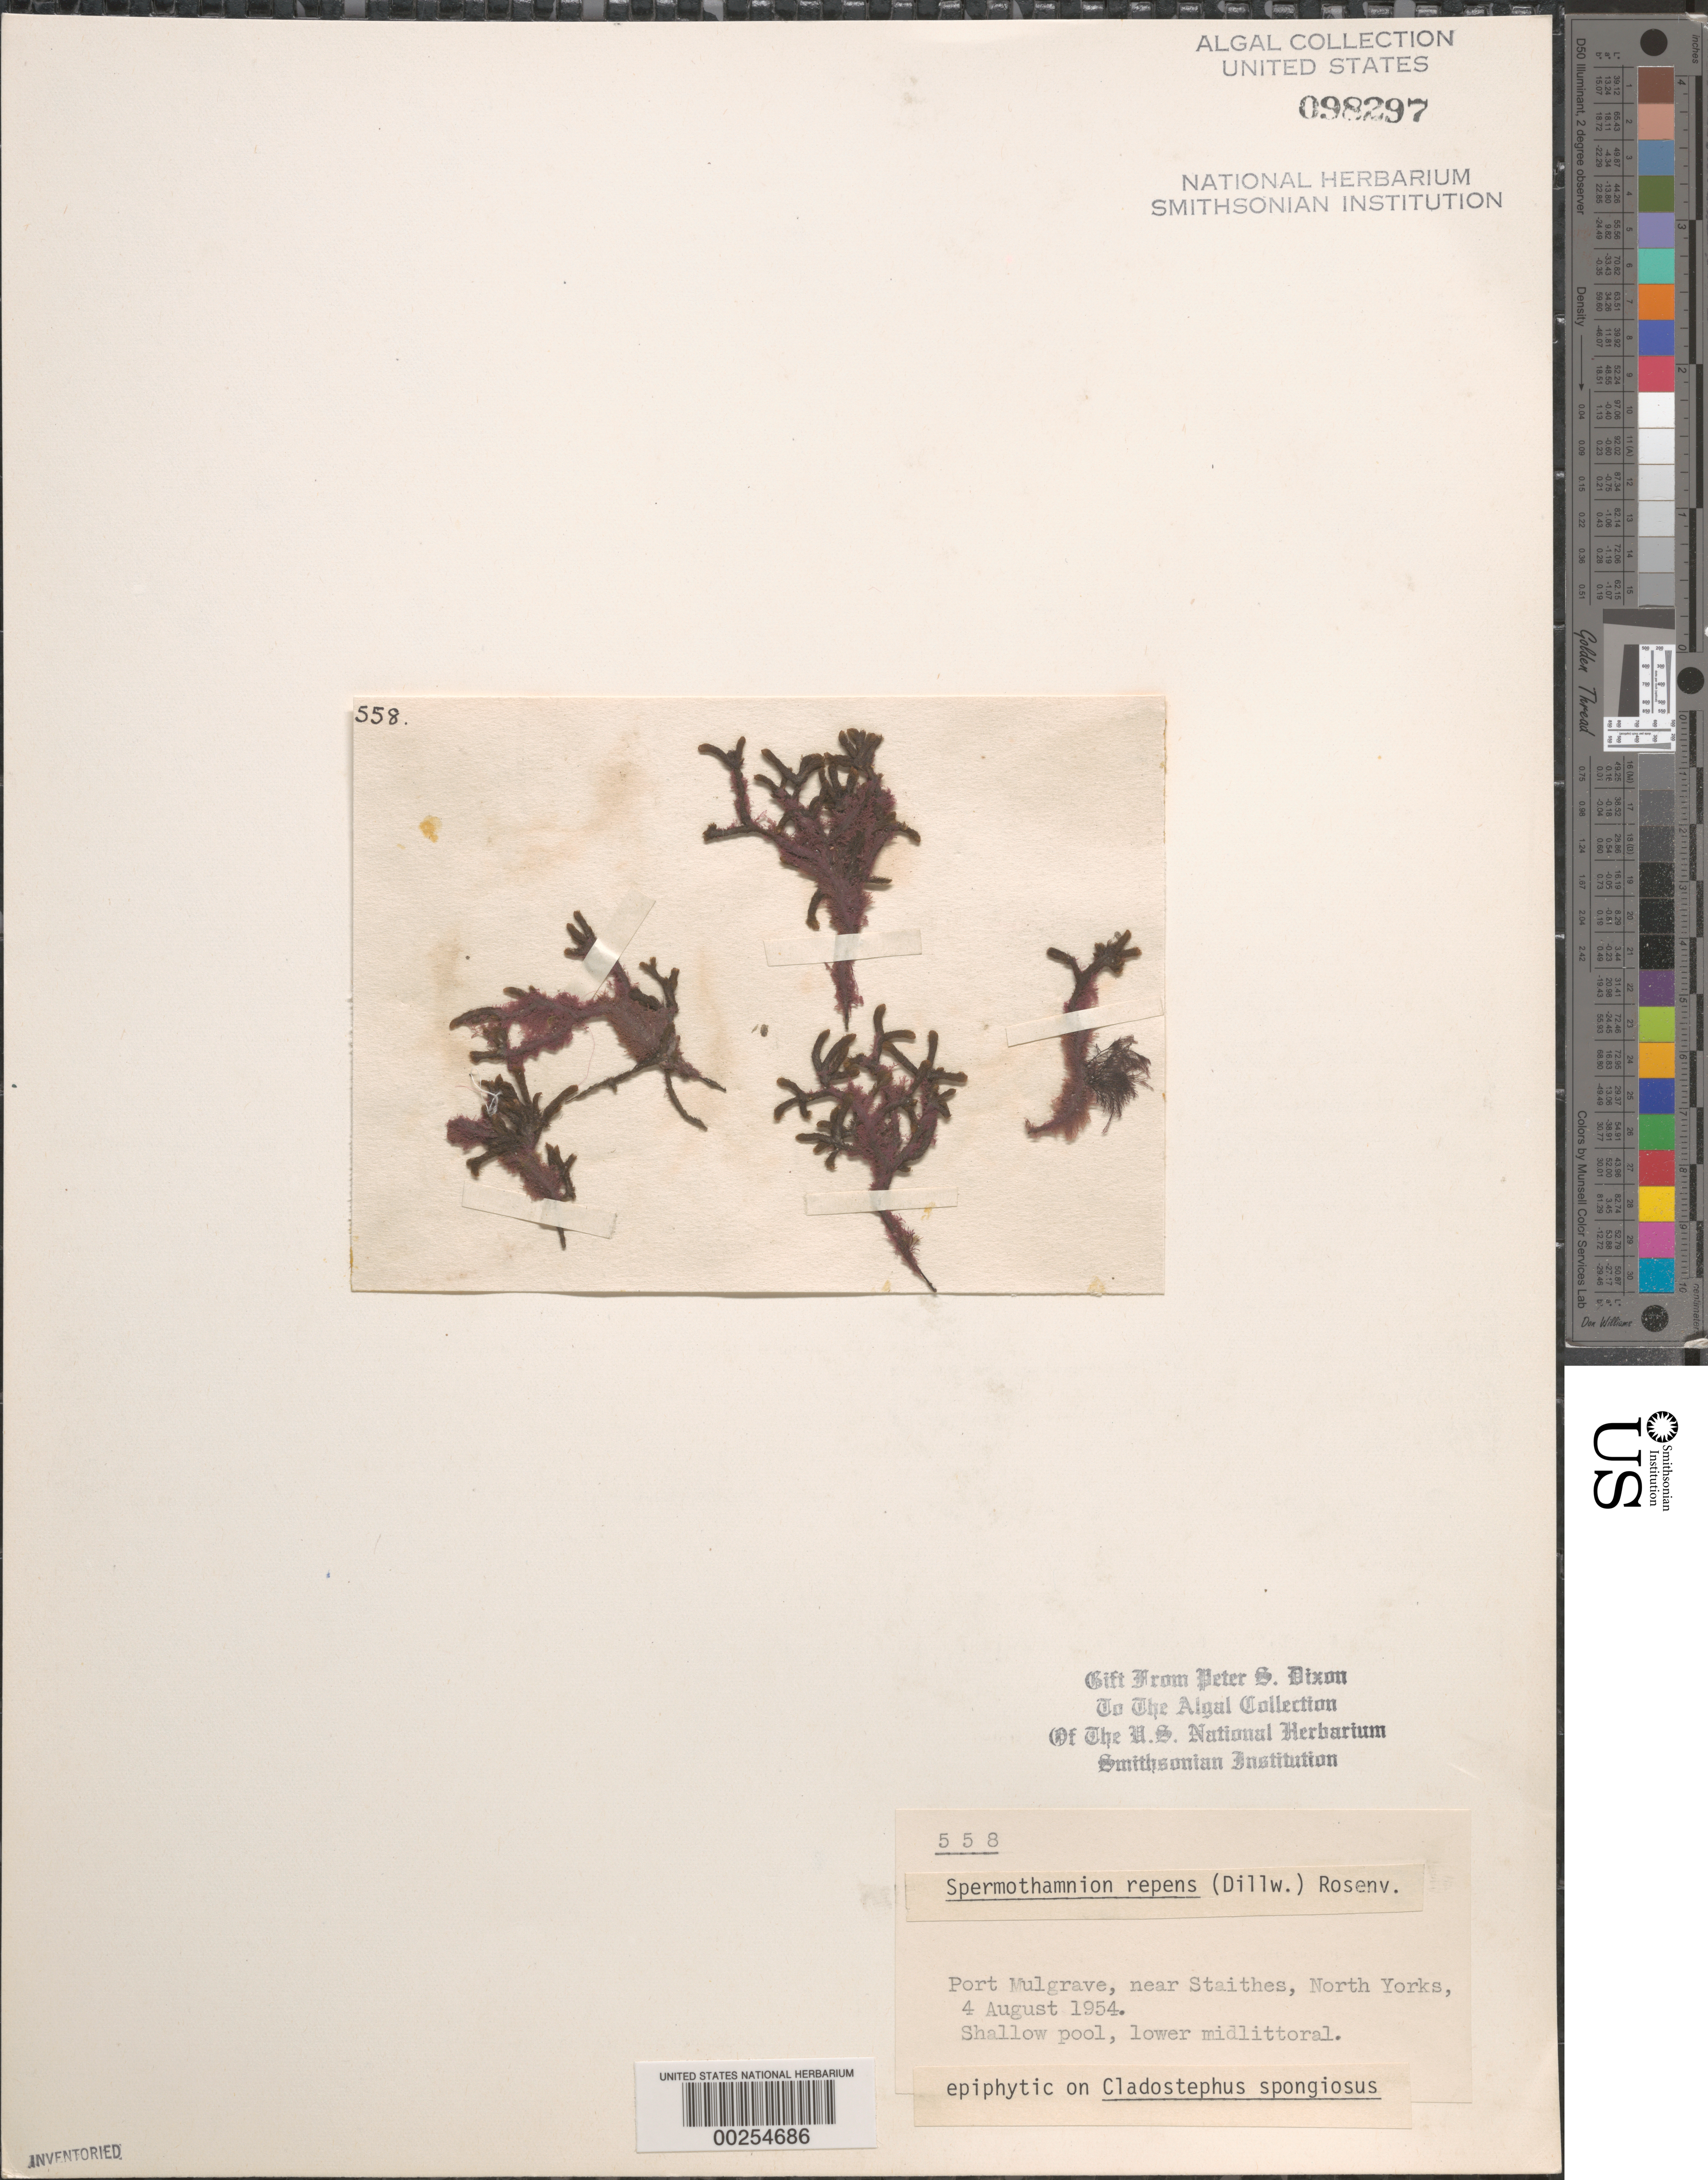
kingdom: Plantae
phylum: Rhodophyta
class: Florideophyceae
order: Ceramiales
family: Wrangeliaceae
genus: Spermothamnion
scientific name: Spermothamnion repens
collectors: P. S. Dixon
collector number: PSD 558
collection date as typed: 04 Aug 1954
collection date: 1954-08-04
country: United Kingdom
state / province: England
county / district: North Yorkshire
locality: Port Mulgrave, near Staithes (Straithes)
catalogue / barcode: US 98297